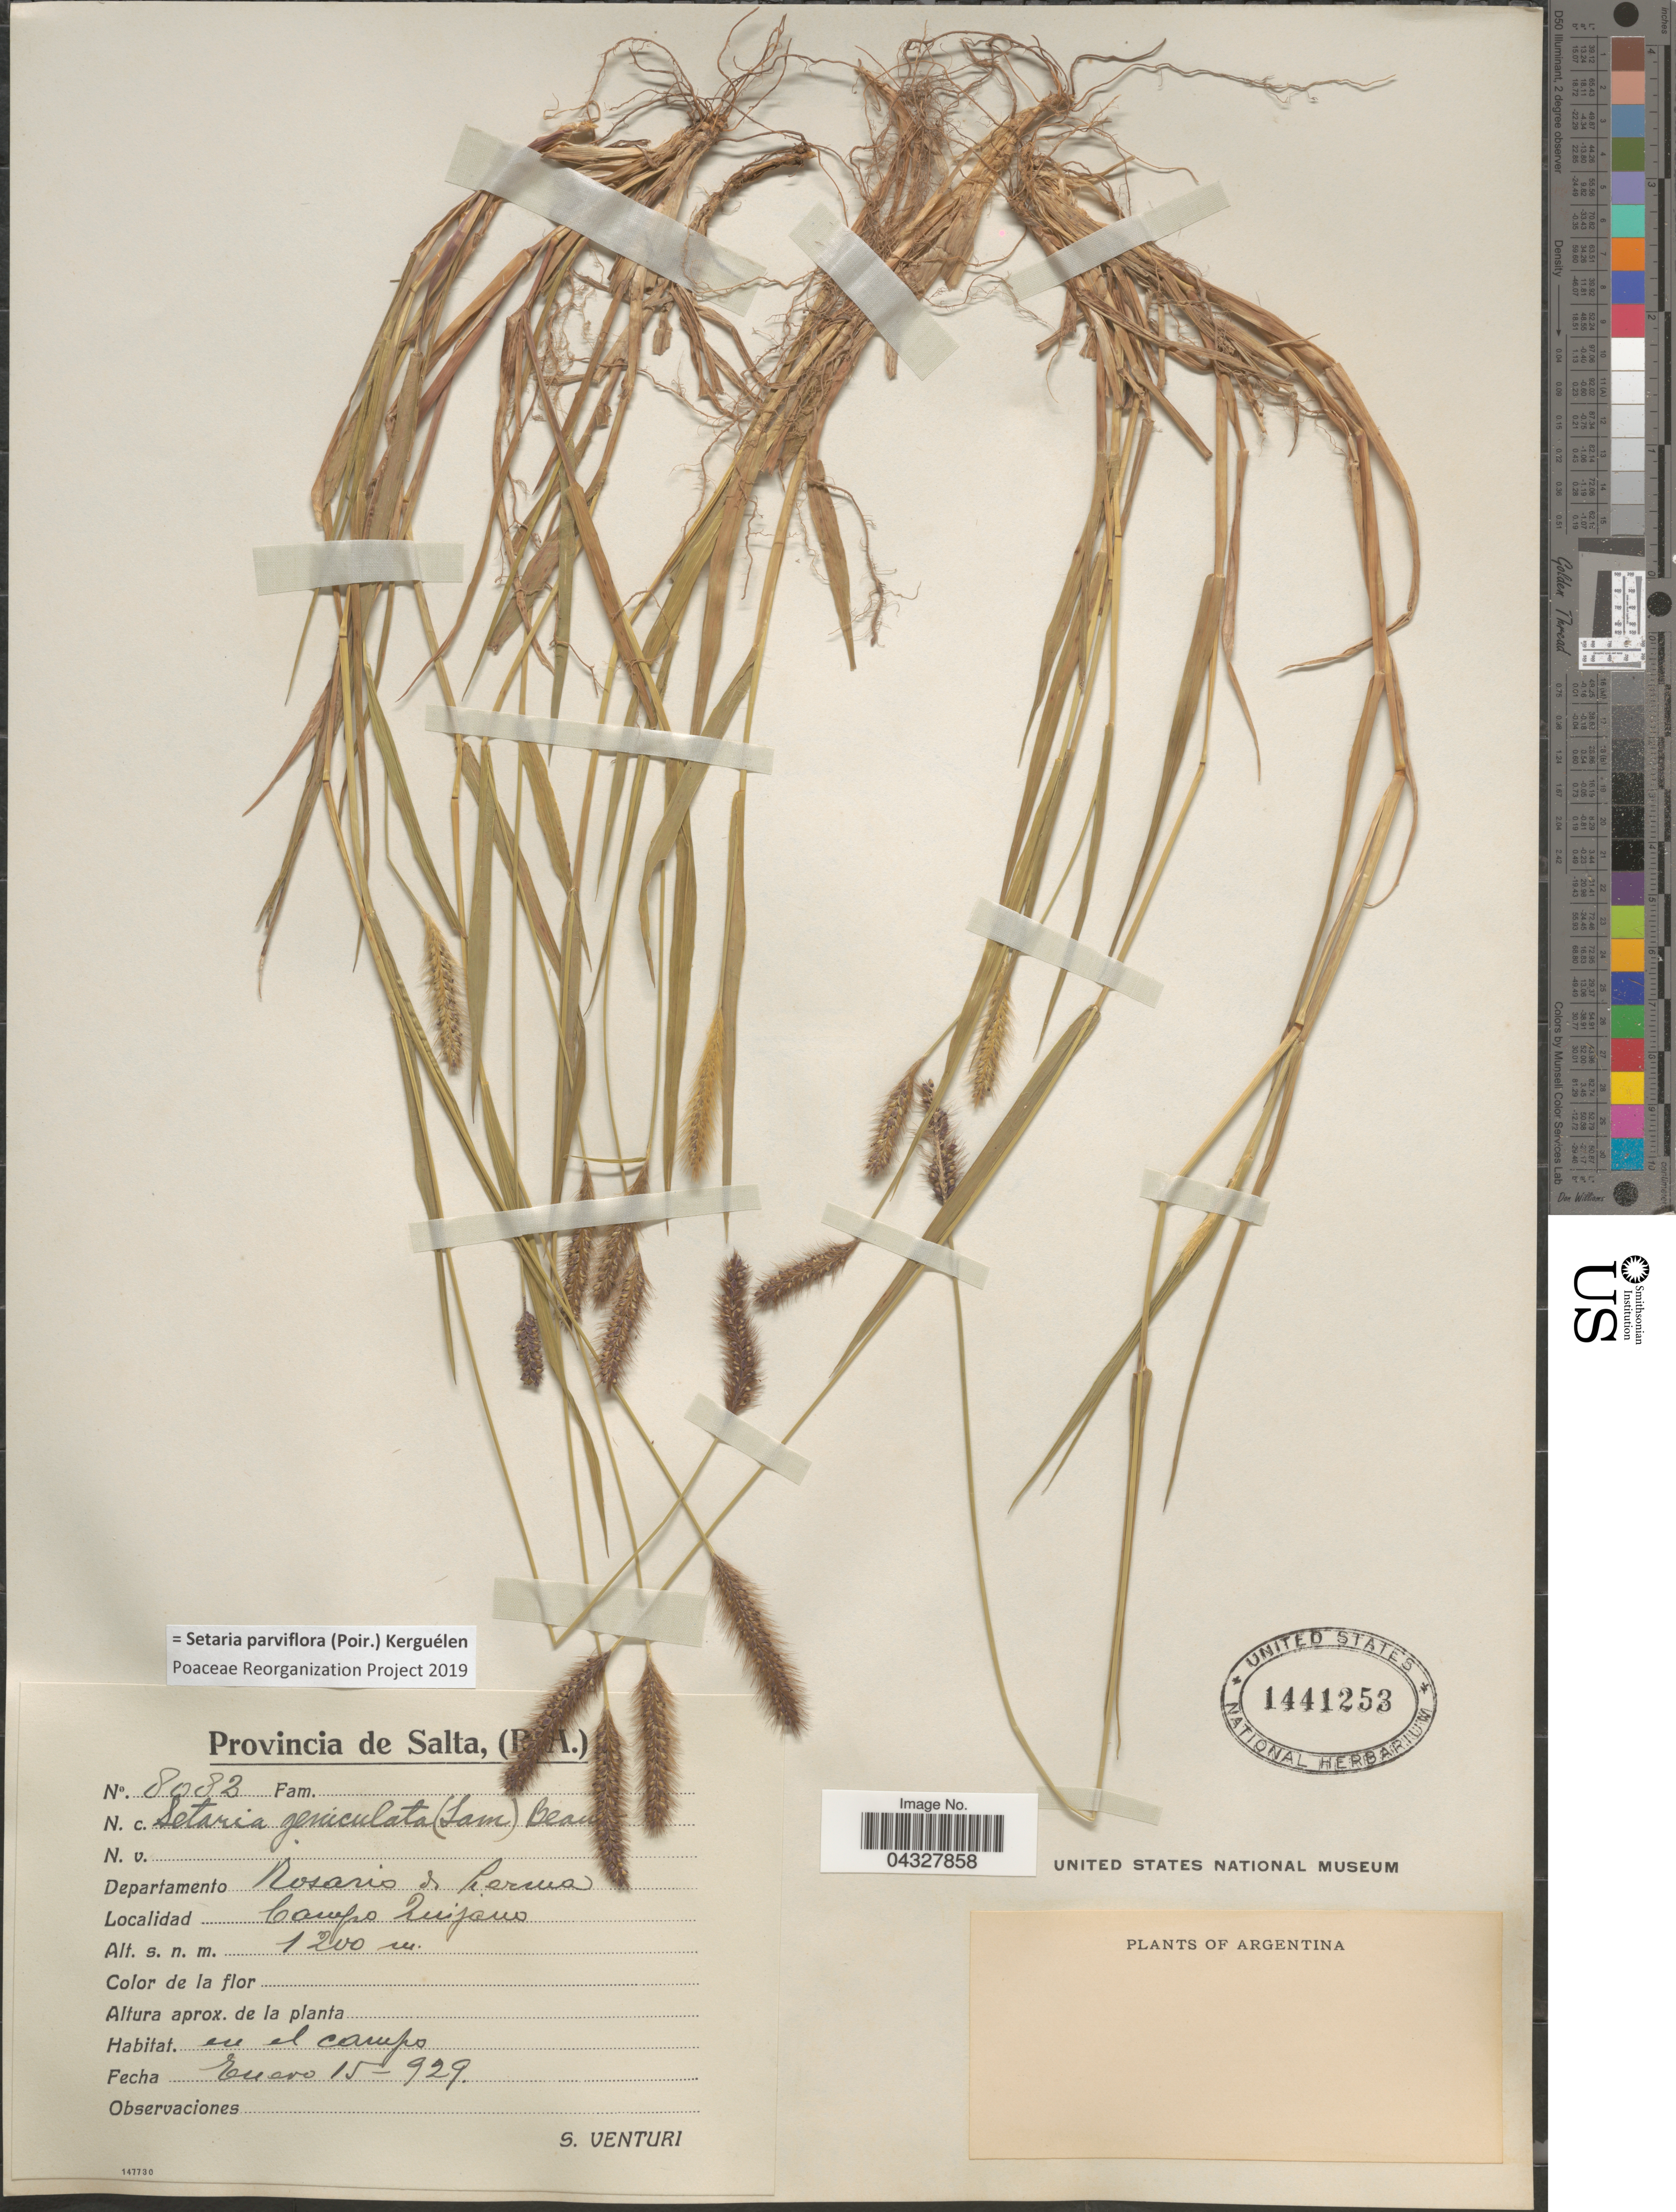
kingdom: Plantae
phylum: Tracheophyta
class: Liliopsida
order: Poales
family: Poaceae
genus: Setaria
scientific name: Setaria parviflora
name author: (Poir.) Kerguélen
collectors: S. Venturi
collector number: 8082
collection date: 1929-01-15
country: Argentina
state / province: Salta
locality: Departamento Rosario de Lerma. Campo Quijano.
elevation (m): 1200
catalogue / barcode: US 1441253